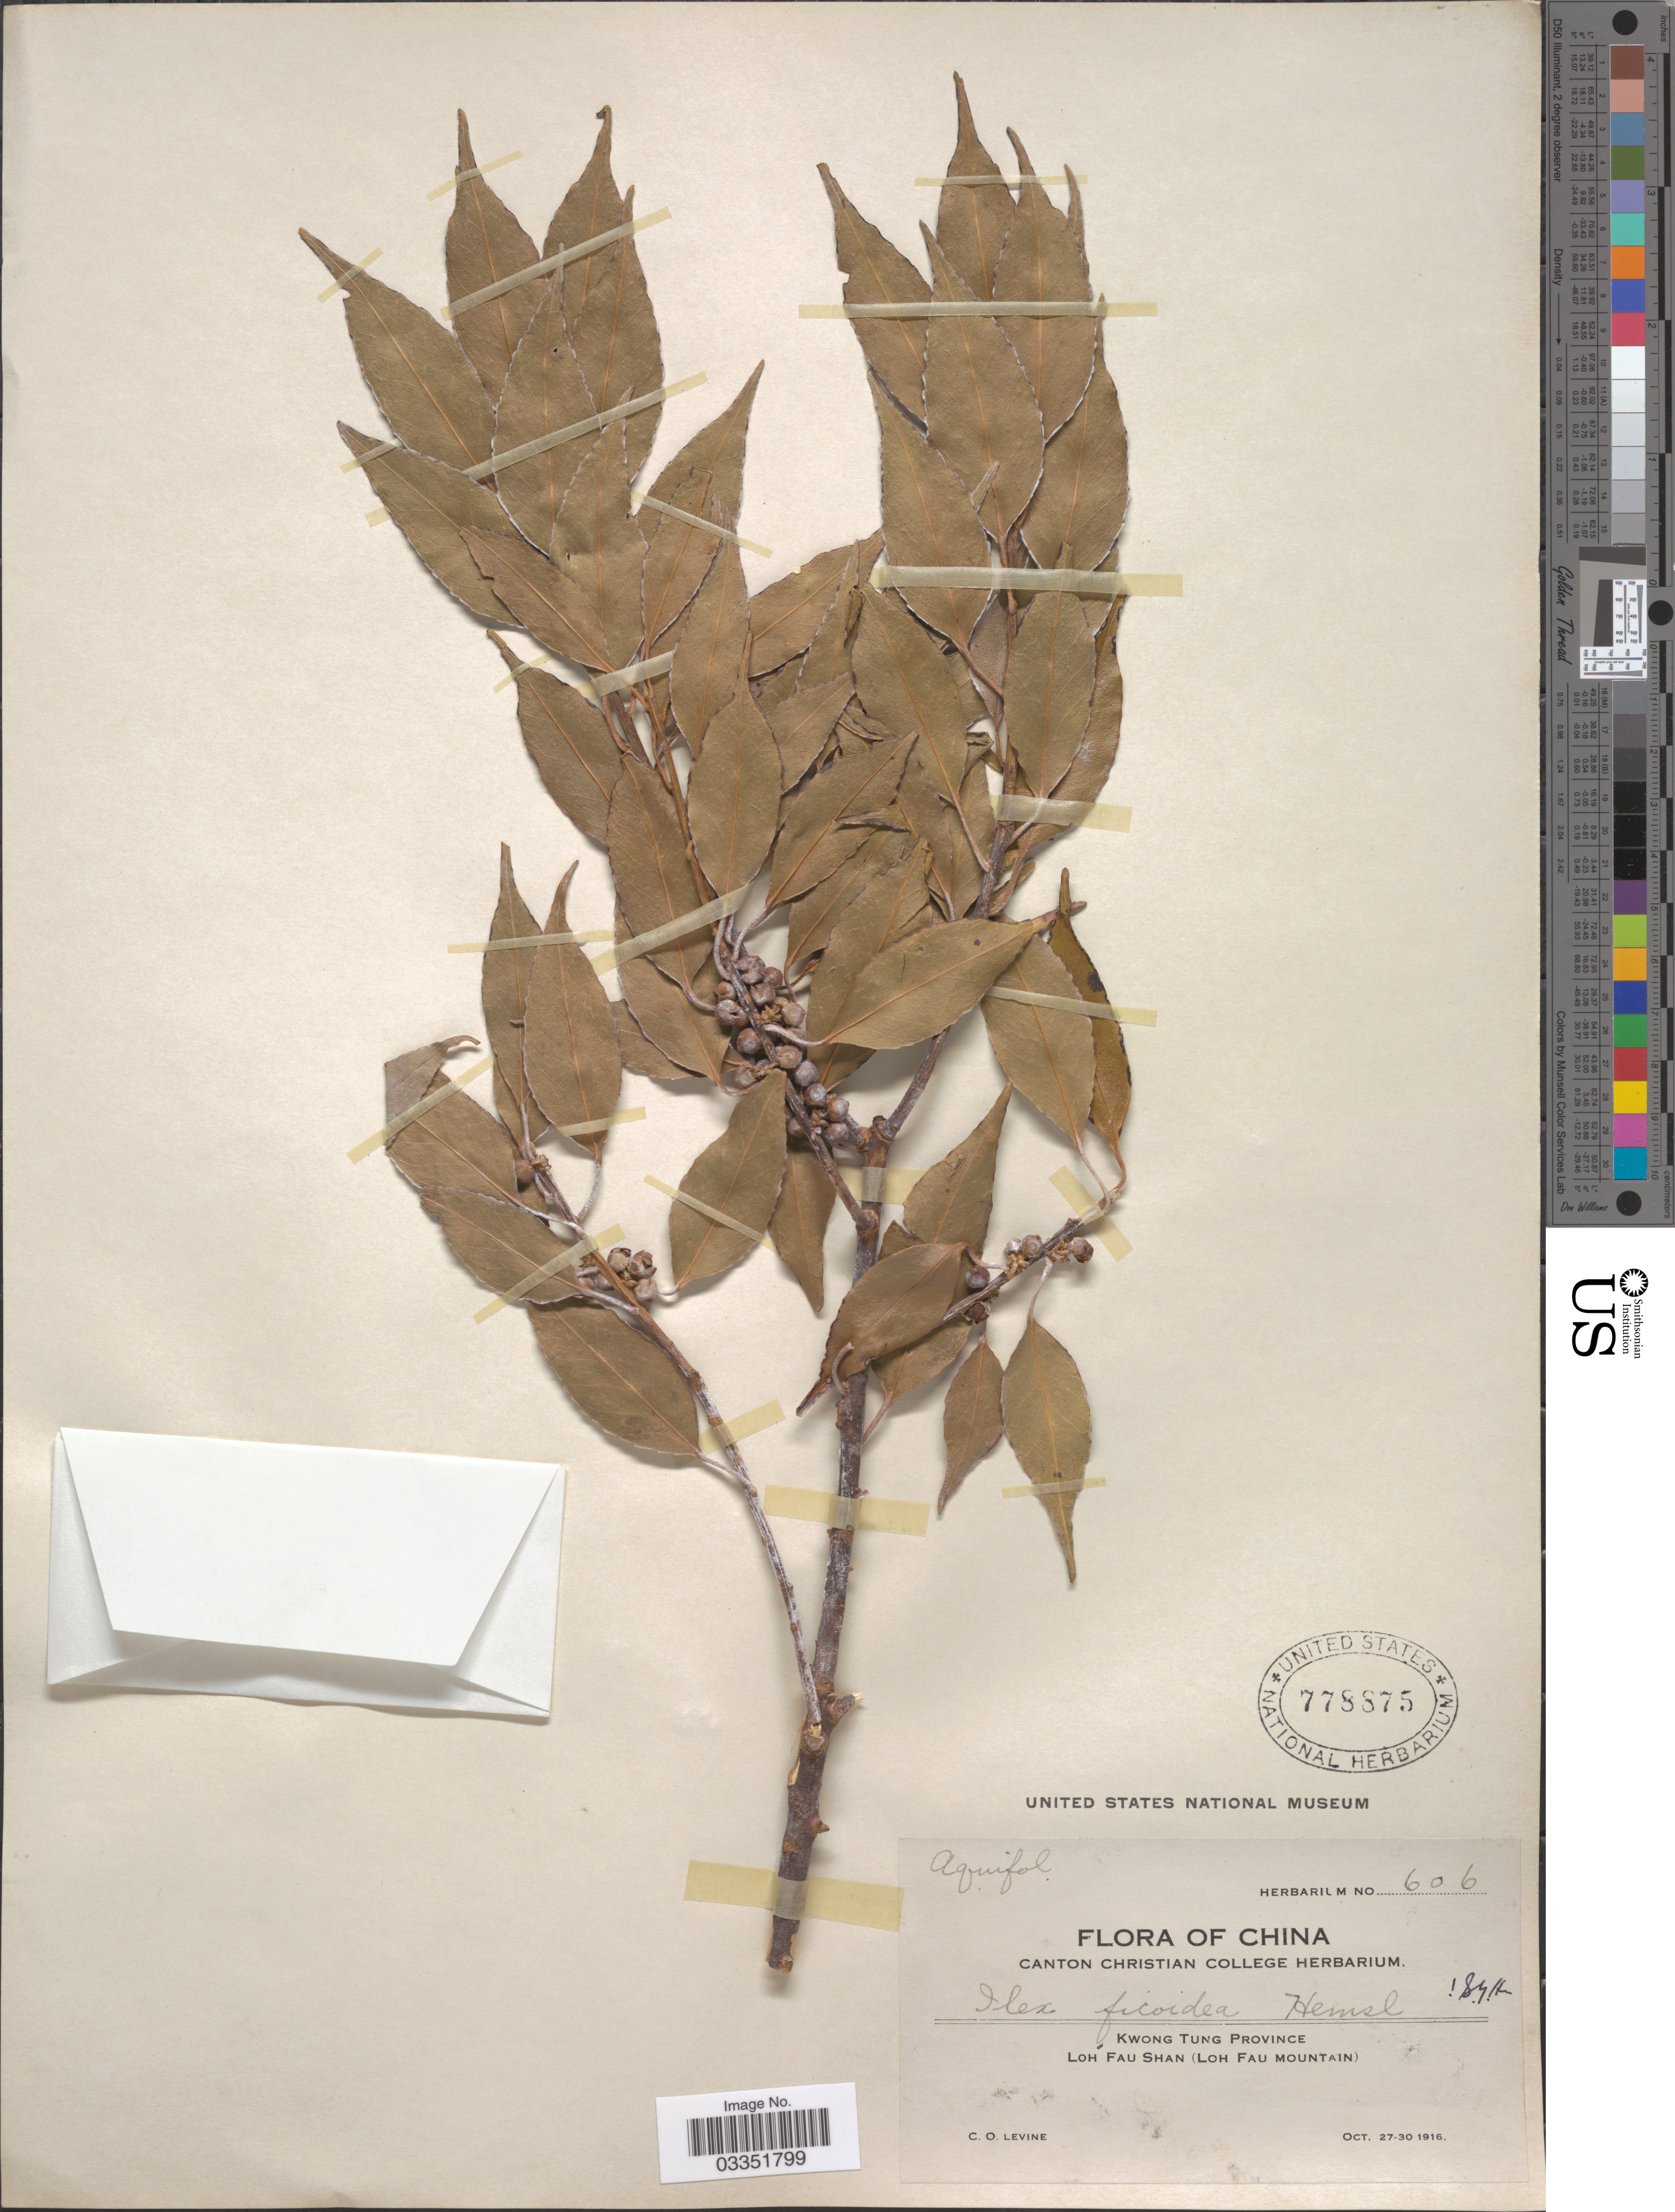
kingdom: Plantae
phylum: Tracheophyta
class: Magnoliopsida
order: Aquifoliales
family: Aquifoliaceae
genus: Ilex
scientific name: Ilex ficoidea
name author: Hemsl.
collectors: C. O. Levine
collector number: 606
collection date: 1916-10-27/1916-10-30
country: China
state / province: Guangdong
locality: Kwong Tung Province. Loh Fau Shan (Loh Fau Mountain).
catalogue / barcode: US 778875